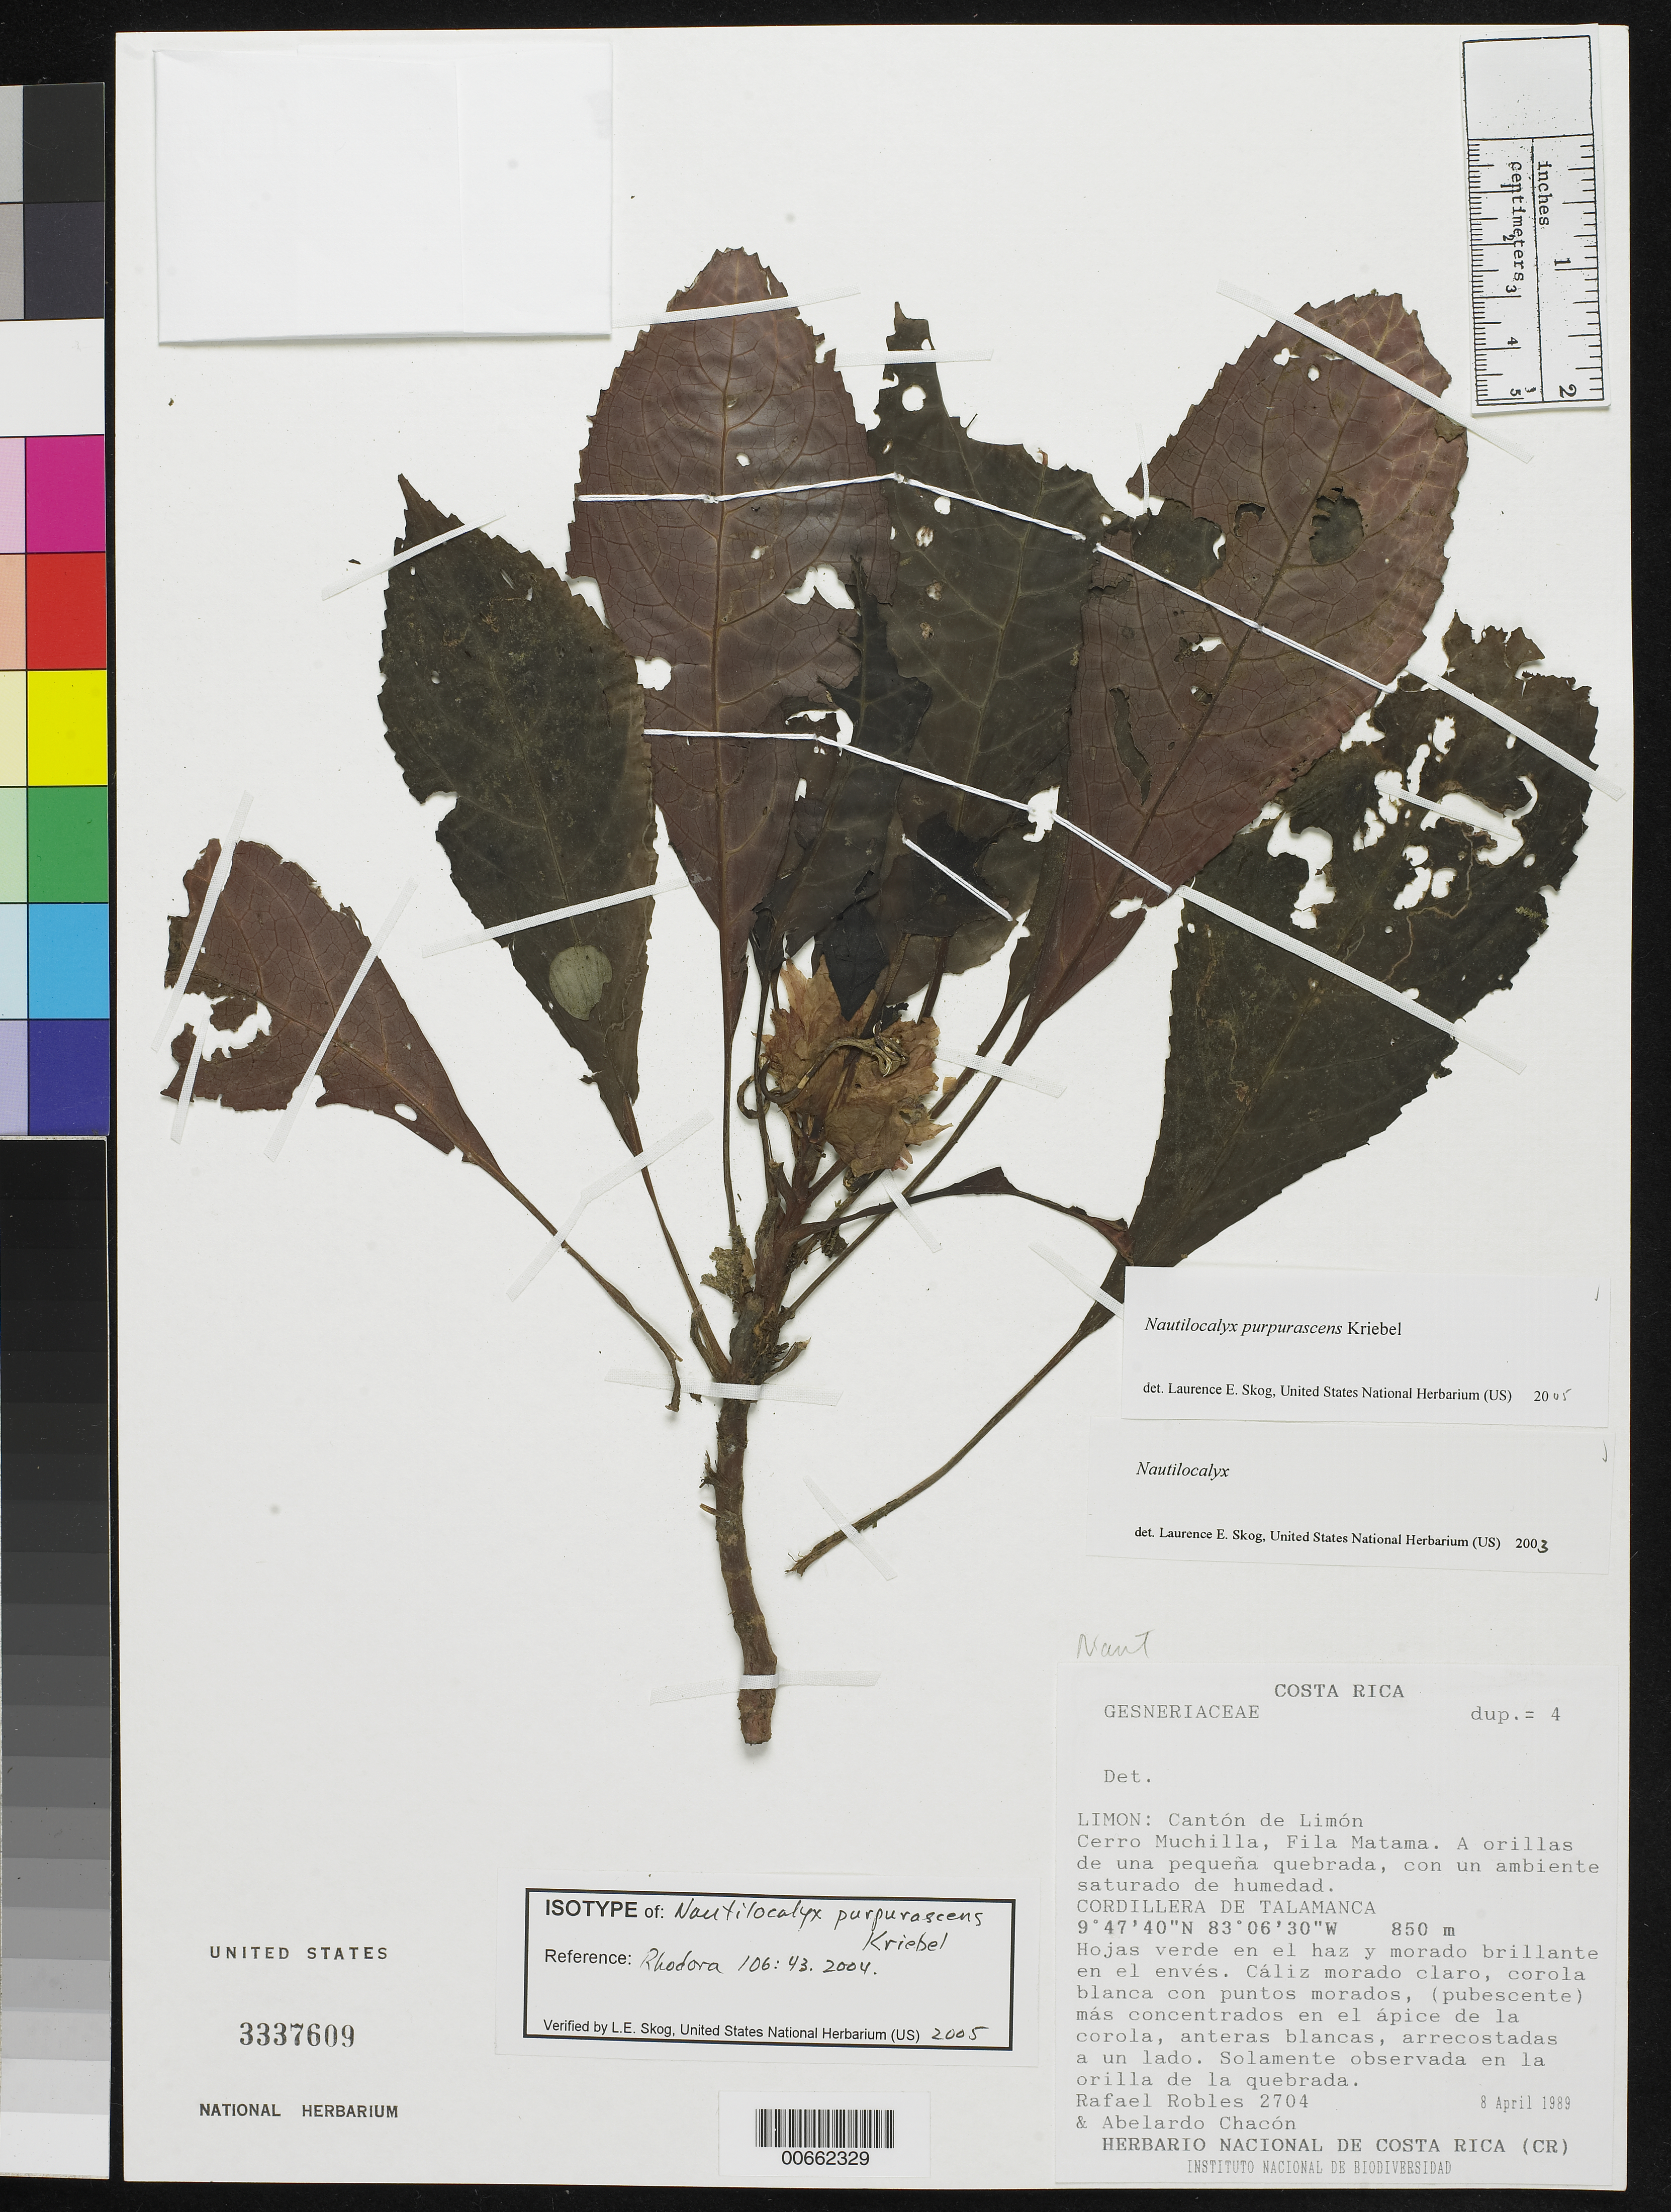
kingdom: Plantae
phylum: Tracheophyta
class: Magnoliopsida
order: Lamiales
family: Gesneriaceae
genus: Nautilocalyx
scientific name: Nautilocalyx purpurascens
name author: Kriebel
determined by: Skog, Laurence E.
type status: Isotype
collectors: R. Robles & A. Chacón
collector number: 2704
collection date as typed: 08 Apr 1989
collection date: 1989-04-08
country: Costa Rica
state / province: Limón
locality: Limon: Cantón de Limón. Cerro Muchilla, Fila Matama.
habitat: A orillas de una pequeña quebrada, con un ambiente saturado de humedad.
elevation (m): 850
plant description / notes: Holotype at INB.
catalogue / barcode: US 3337609